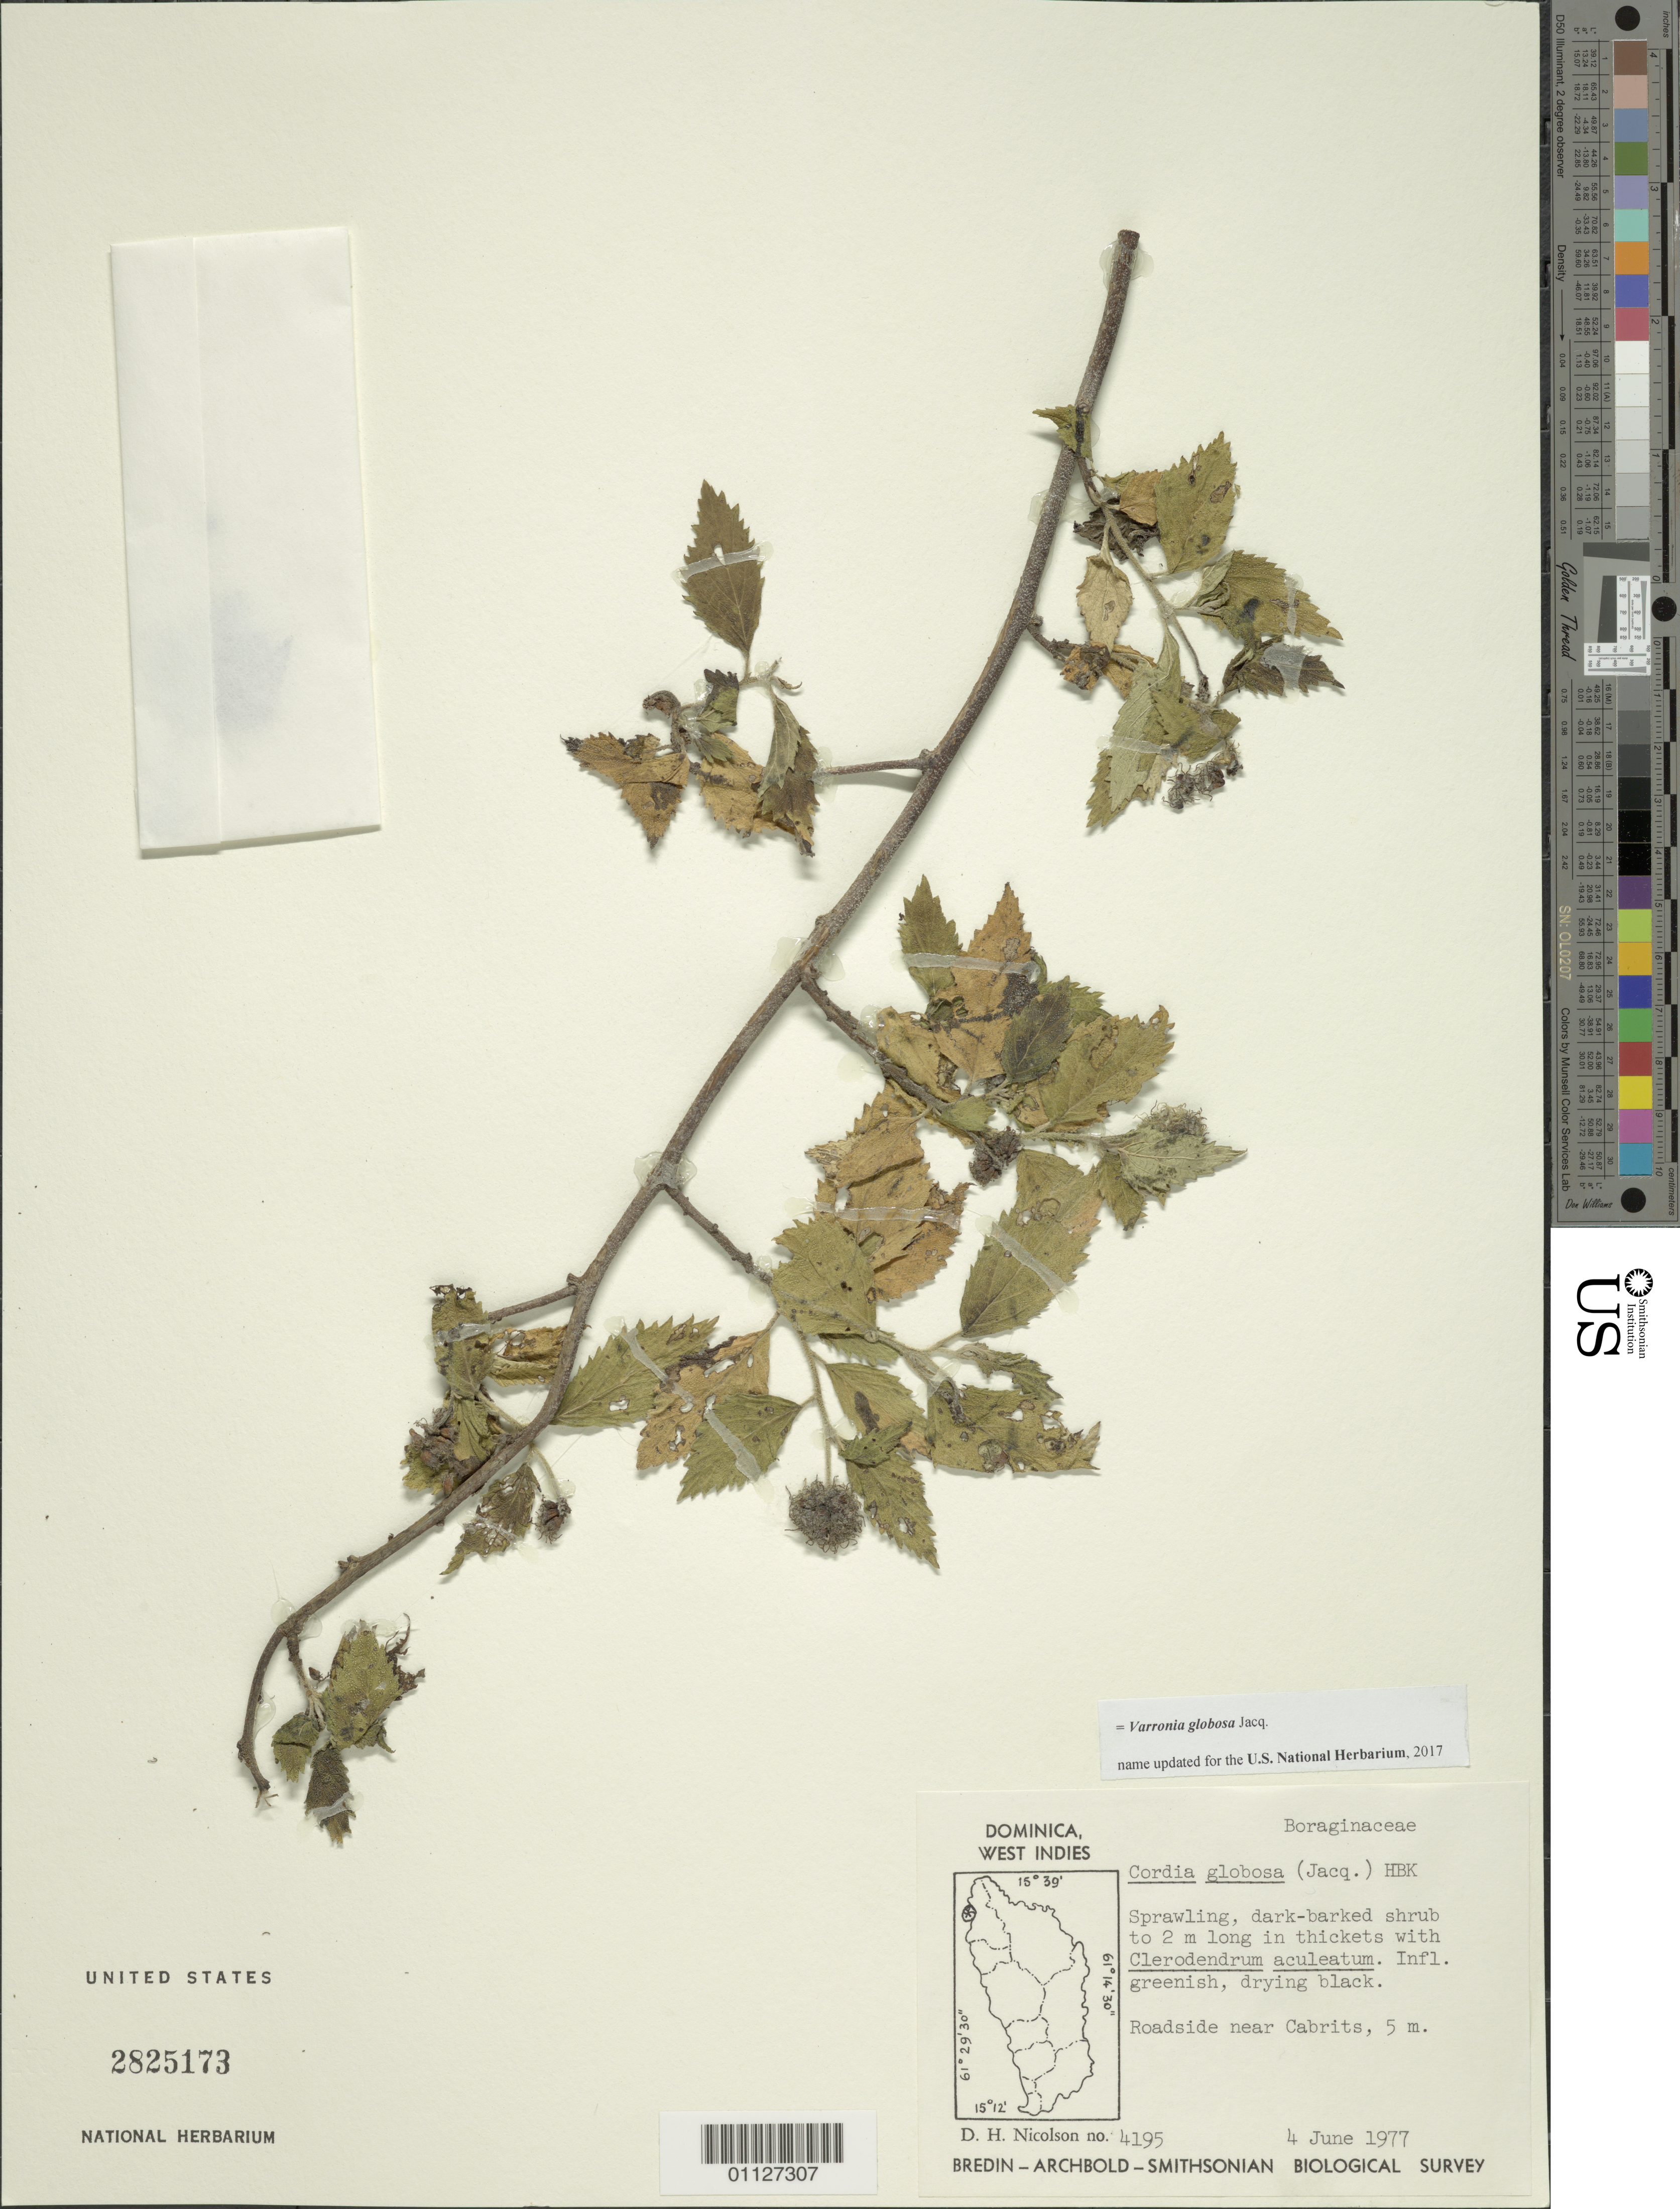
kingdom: Plantae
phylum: Tracheophyta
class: Magnoliopsida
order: Boraginales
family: Cordiaceae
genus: Varronia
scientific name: Varronia globosa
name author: Jacq.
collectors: D. H. Nicolson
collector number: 4195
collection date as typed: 04 Jun 1977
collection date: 1977-06-04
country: Dominica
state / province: St. John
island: Dominica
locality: Roadside near Cabrits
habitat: in thickets with Clerodendrum aculeatum; roadside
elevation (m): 5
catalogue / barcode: US 2825173